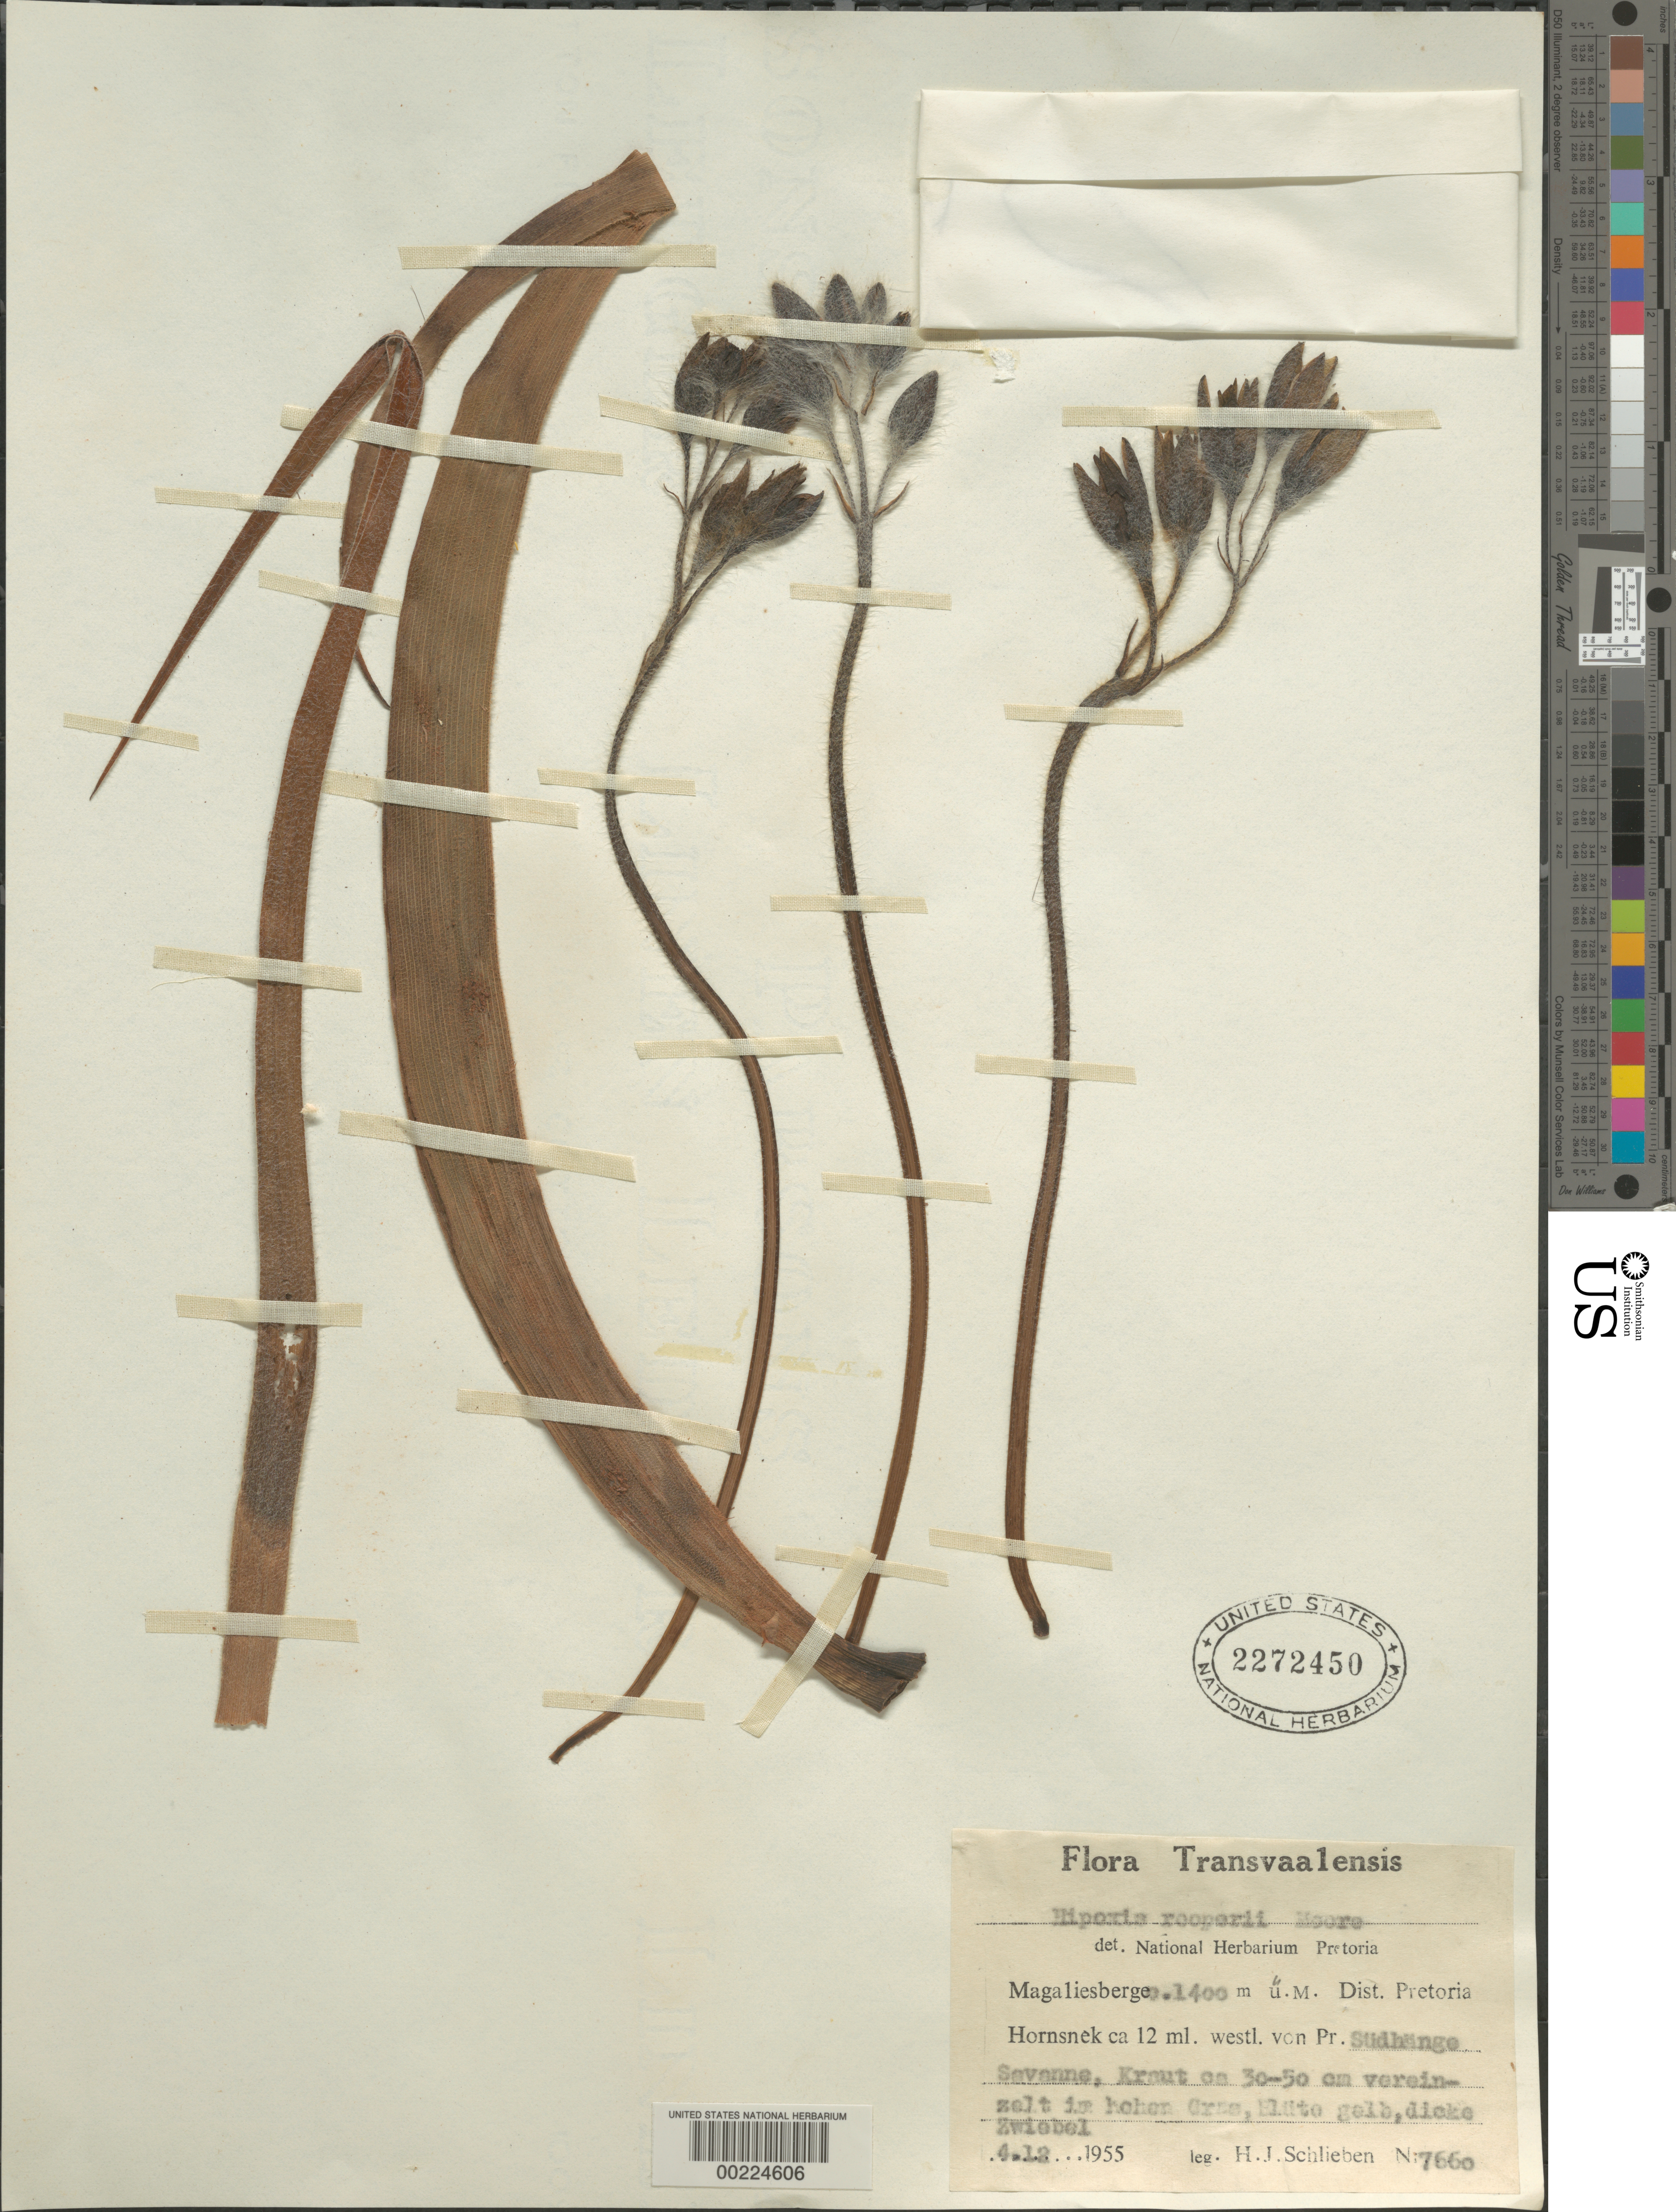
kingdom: Plantae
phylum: Tracheophyta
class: Liliopsida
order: Asparagales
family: Hypoxidaceae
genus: Hypoxis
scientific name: Hypoxis rooperi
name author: T. Moore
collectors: H. J. Schlieben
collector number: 7660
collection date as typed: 12 Apr 1955 or 04 Dec 1955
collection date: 1955-04-12 or 1955-12-04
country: South Africa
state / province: Gauteng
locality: Magaliesberge, hornsnek ca 12 mi w of sudhange savanna. Transvaal. Pretoria Dist.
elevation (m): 1400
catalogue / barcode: US 2272450